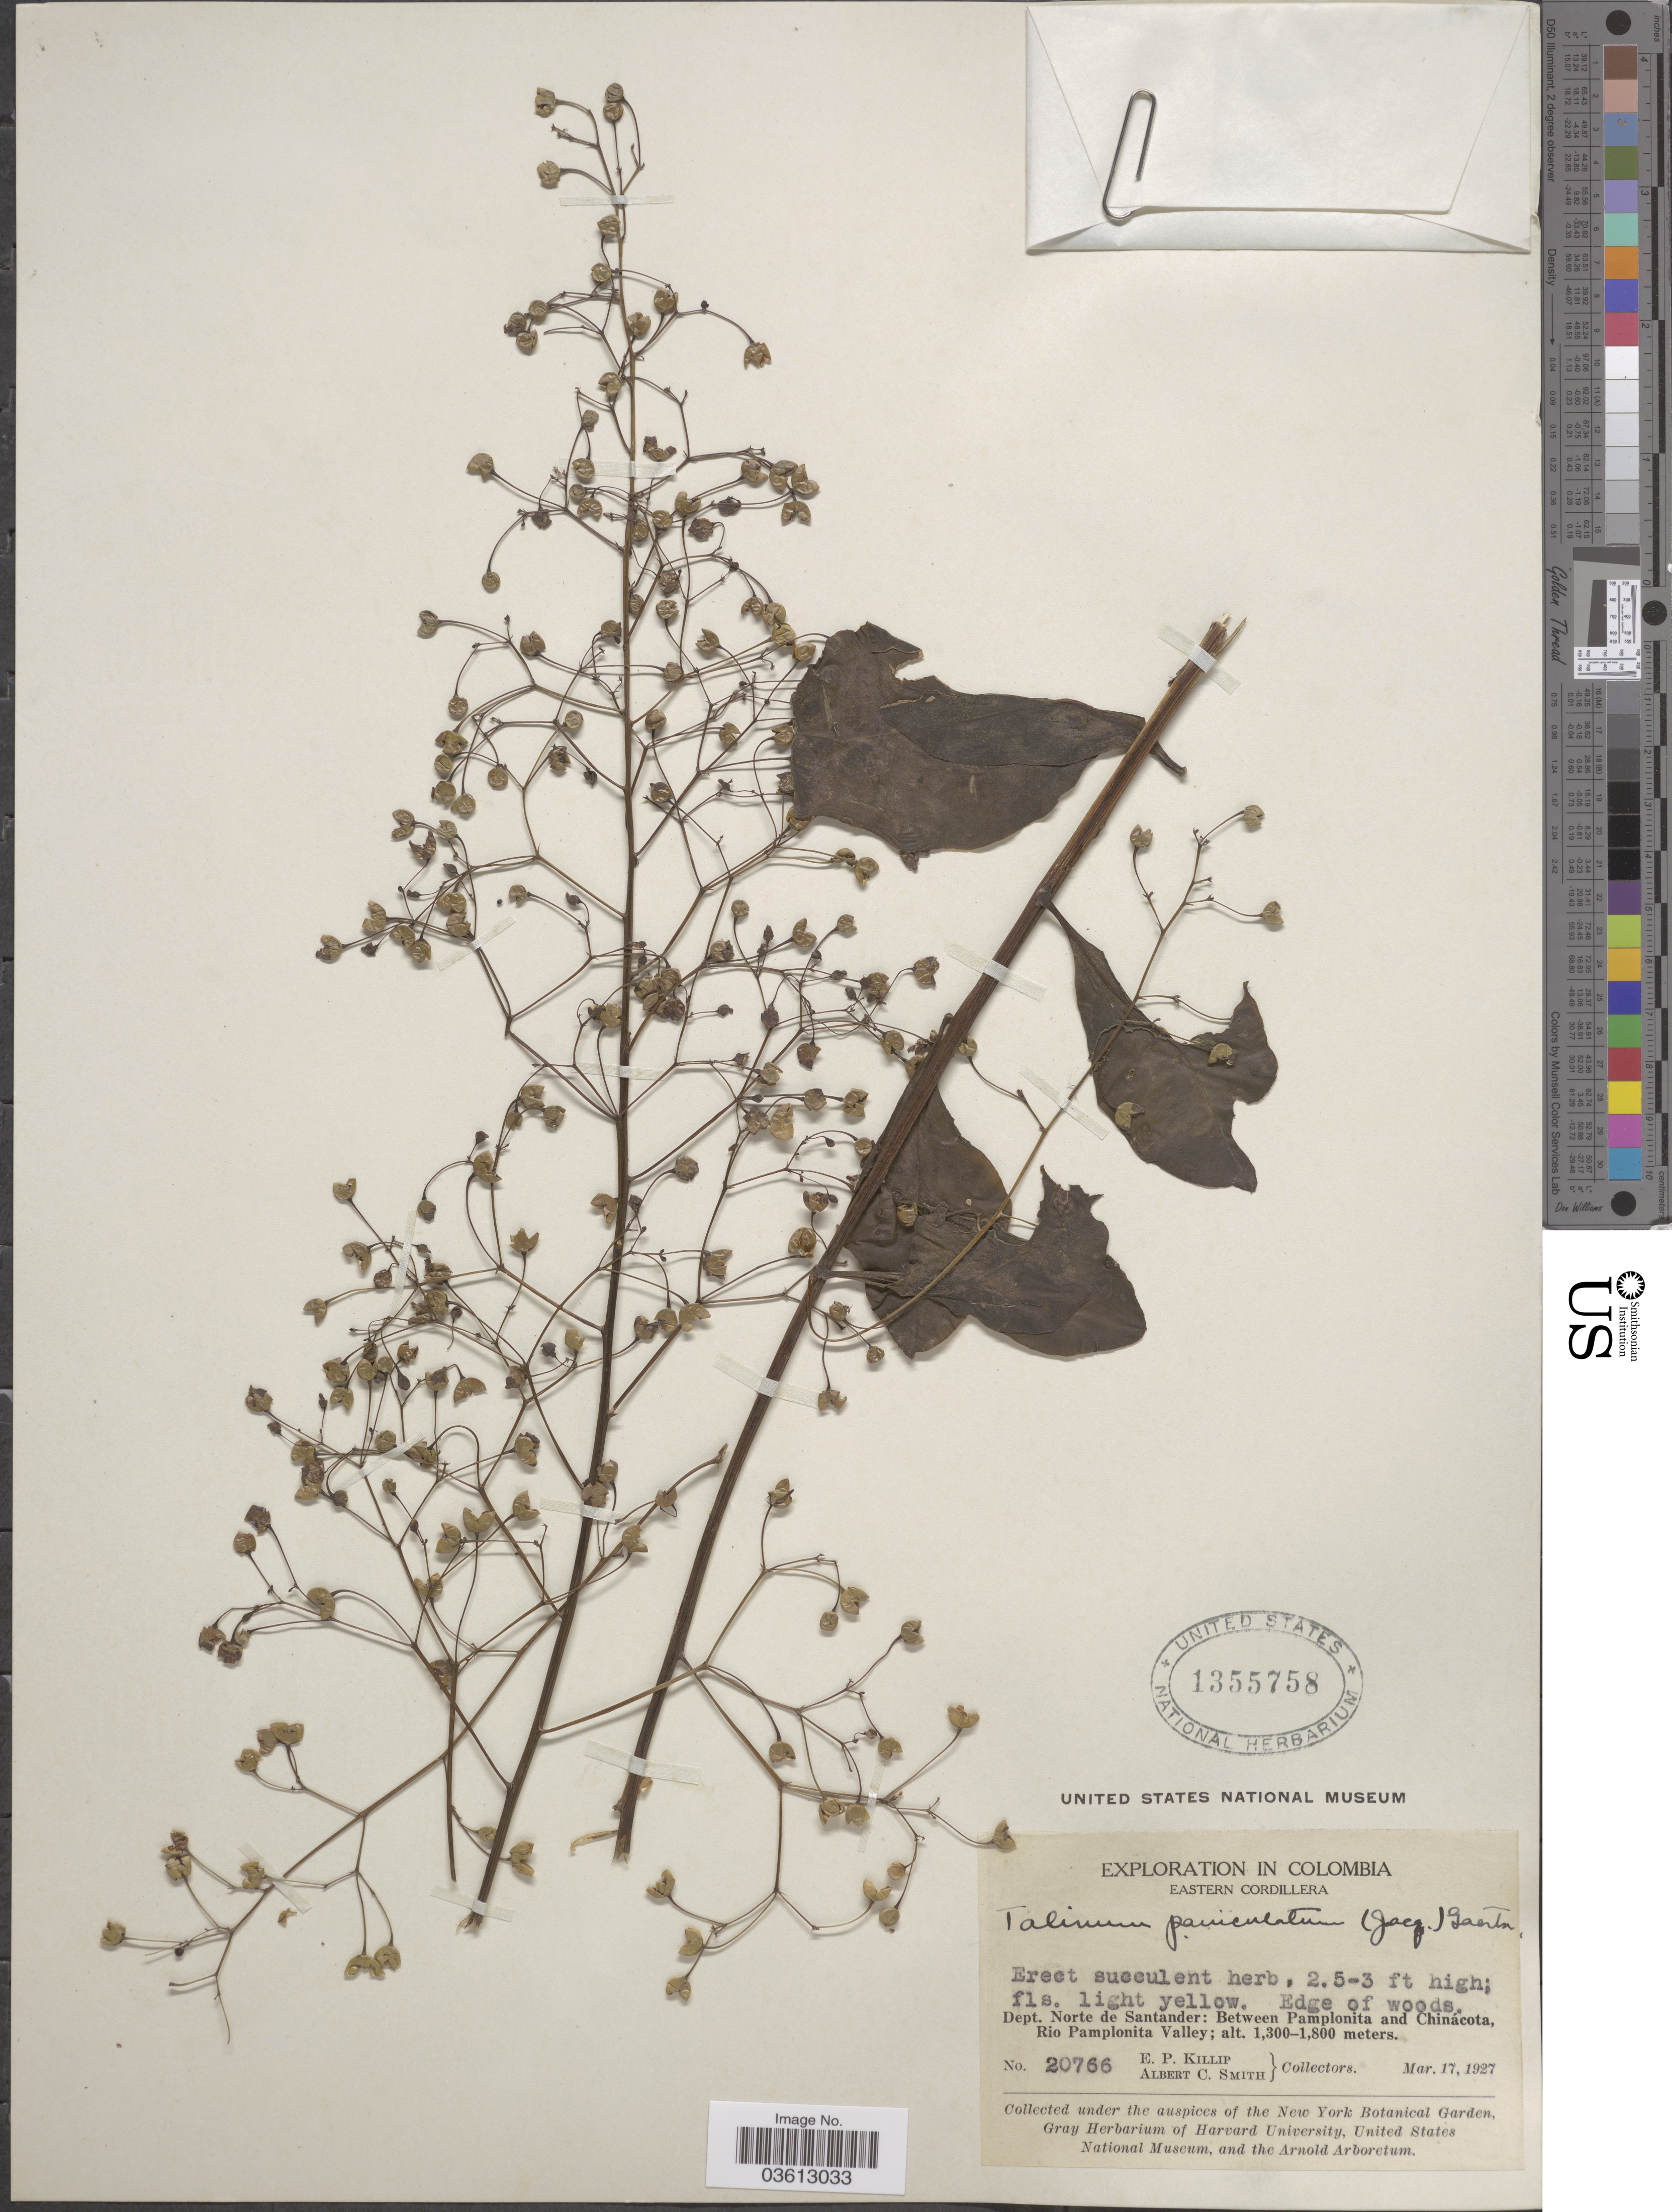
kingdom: Plantae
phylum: Tracheophyta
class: Magnoliopsida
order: Caryophyllales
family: Talinaceae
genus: Talinum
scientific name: Talinum paniculatum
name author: (Jacq.) Gaertn.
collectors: E. P. Killip & A. C. Smith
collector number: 20766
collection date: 1927-03-17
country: Colombia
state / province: Norte de Santander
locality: Eastern Cordillera. Dept. Norte de Santander: Between Pamplonita and Chinácota, Rio Pamplonita Valley.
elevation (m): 1300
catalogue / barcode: US 1355758